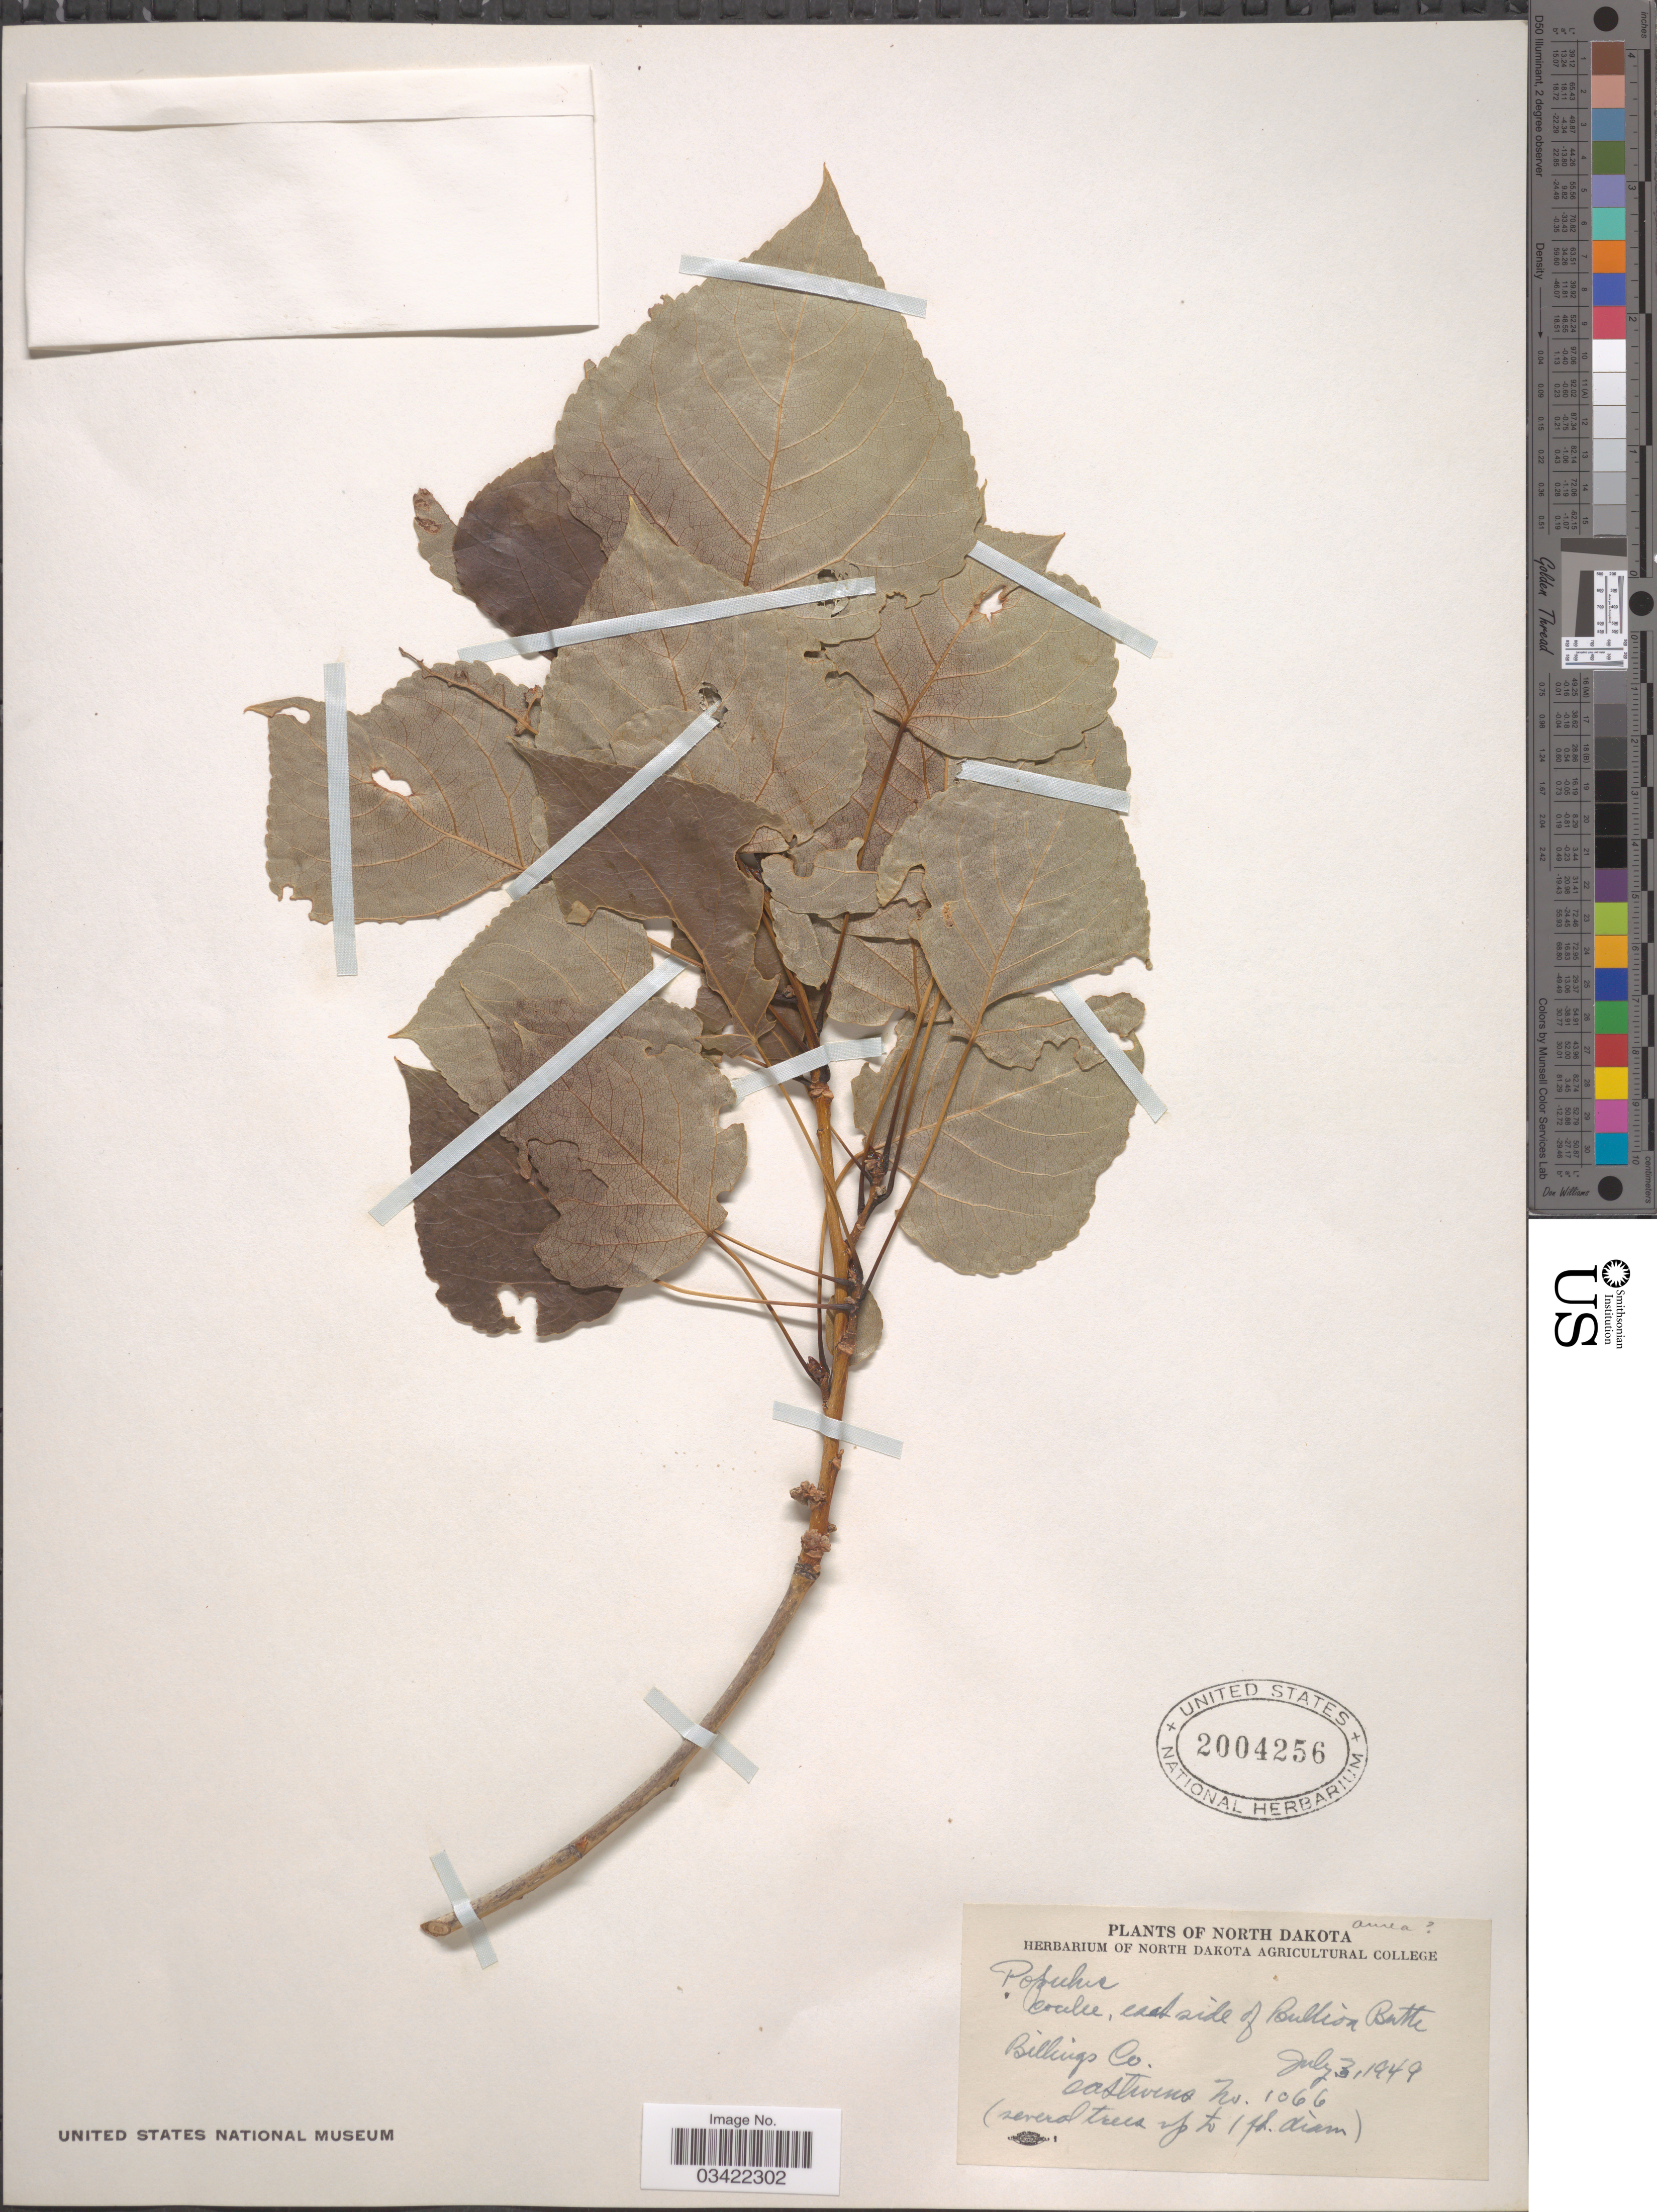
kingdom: Plantae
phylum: Tracheophyta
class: Magnoliopsida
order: Malpighiales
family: Salicaceae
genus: Populus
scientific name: Populus x jackii 'Balm of Gilead'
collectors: O. A. Stevens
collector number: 1066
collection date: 1949-07-03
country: United States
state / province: North Dakota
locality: Billings Co.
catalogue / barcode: US 2004256